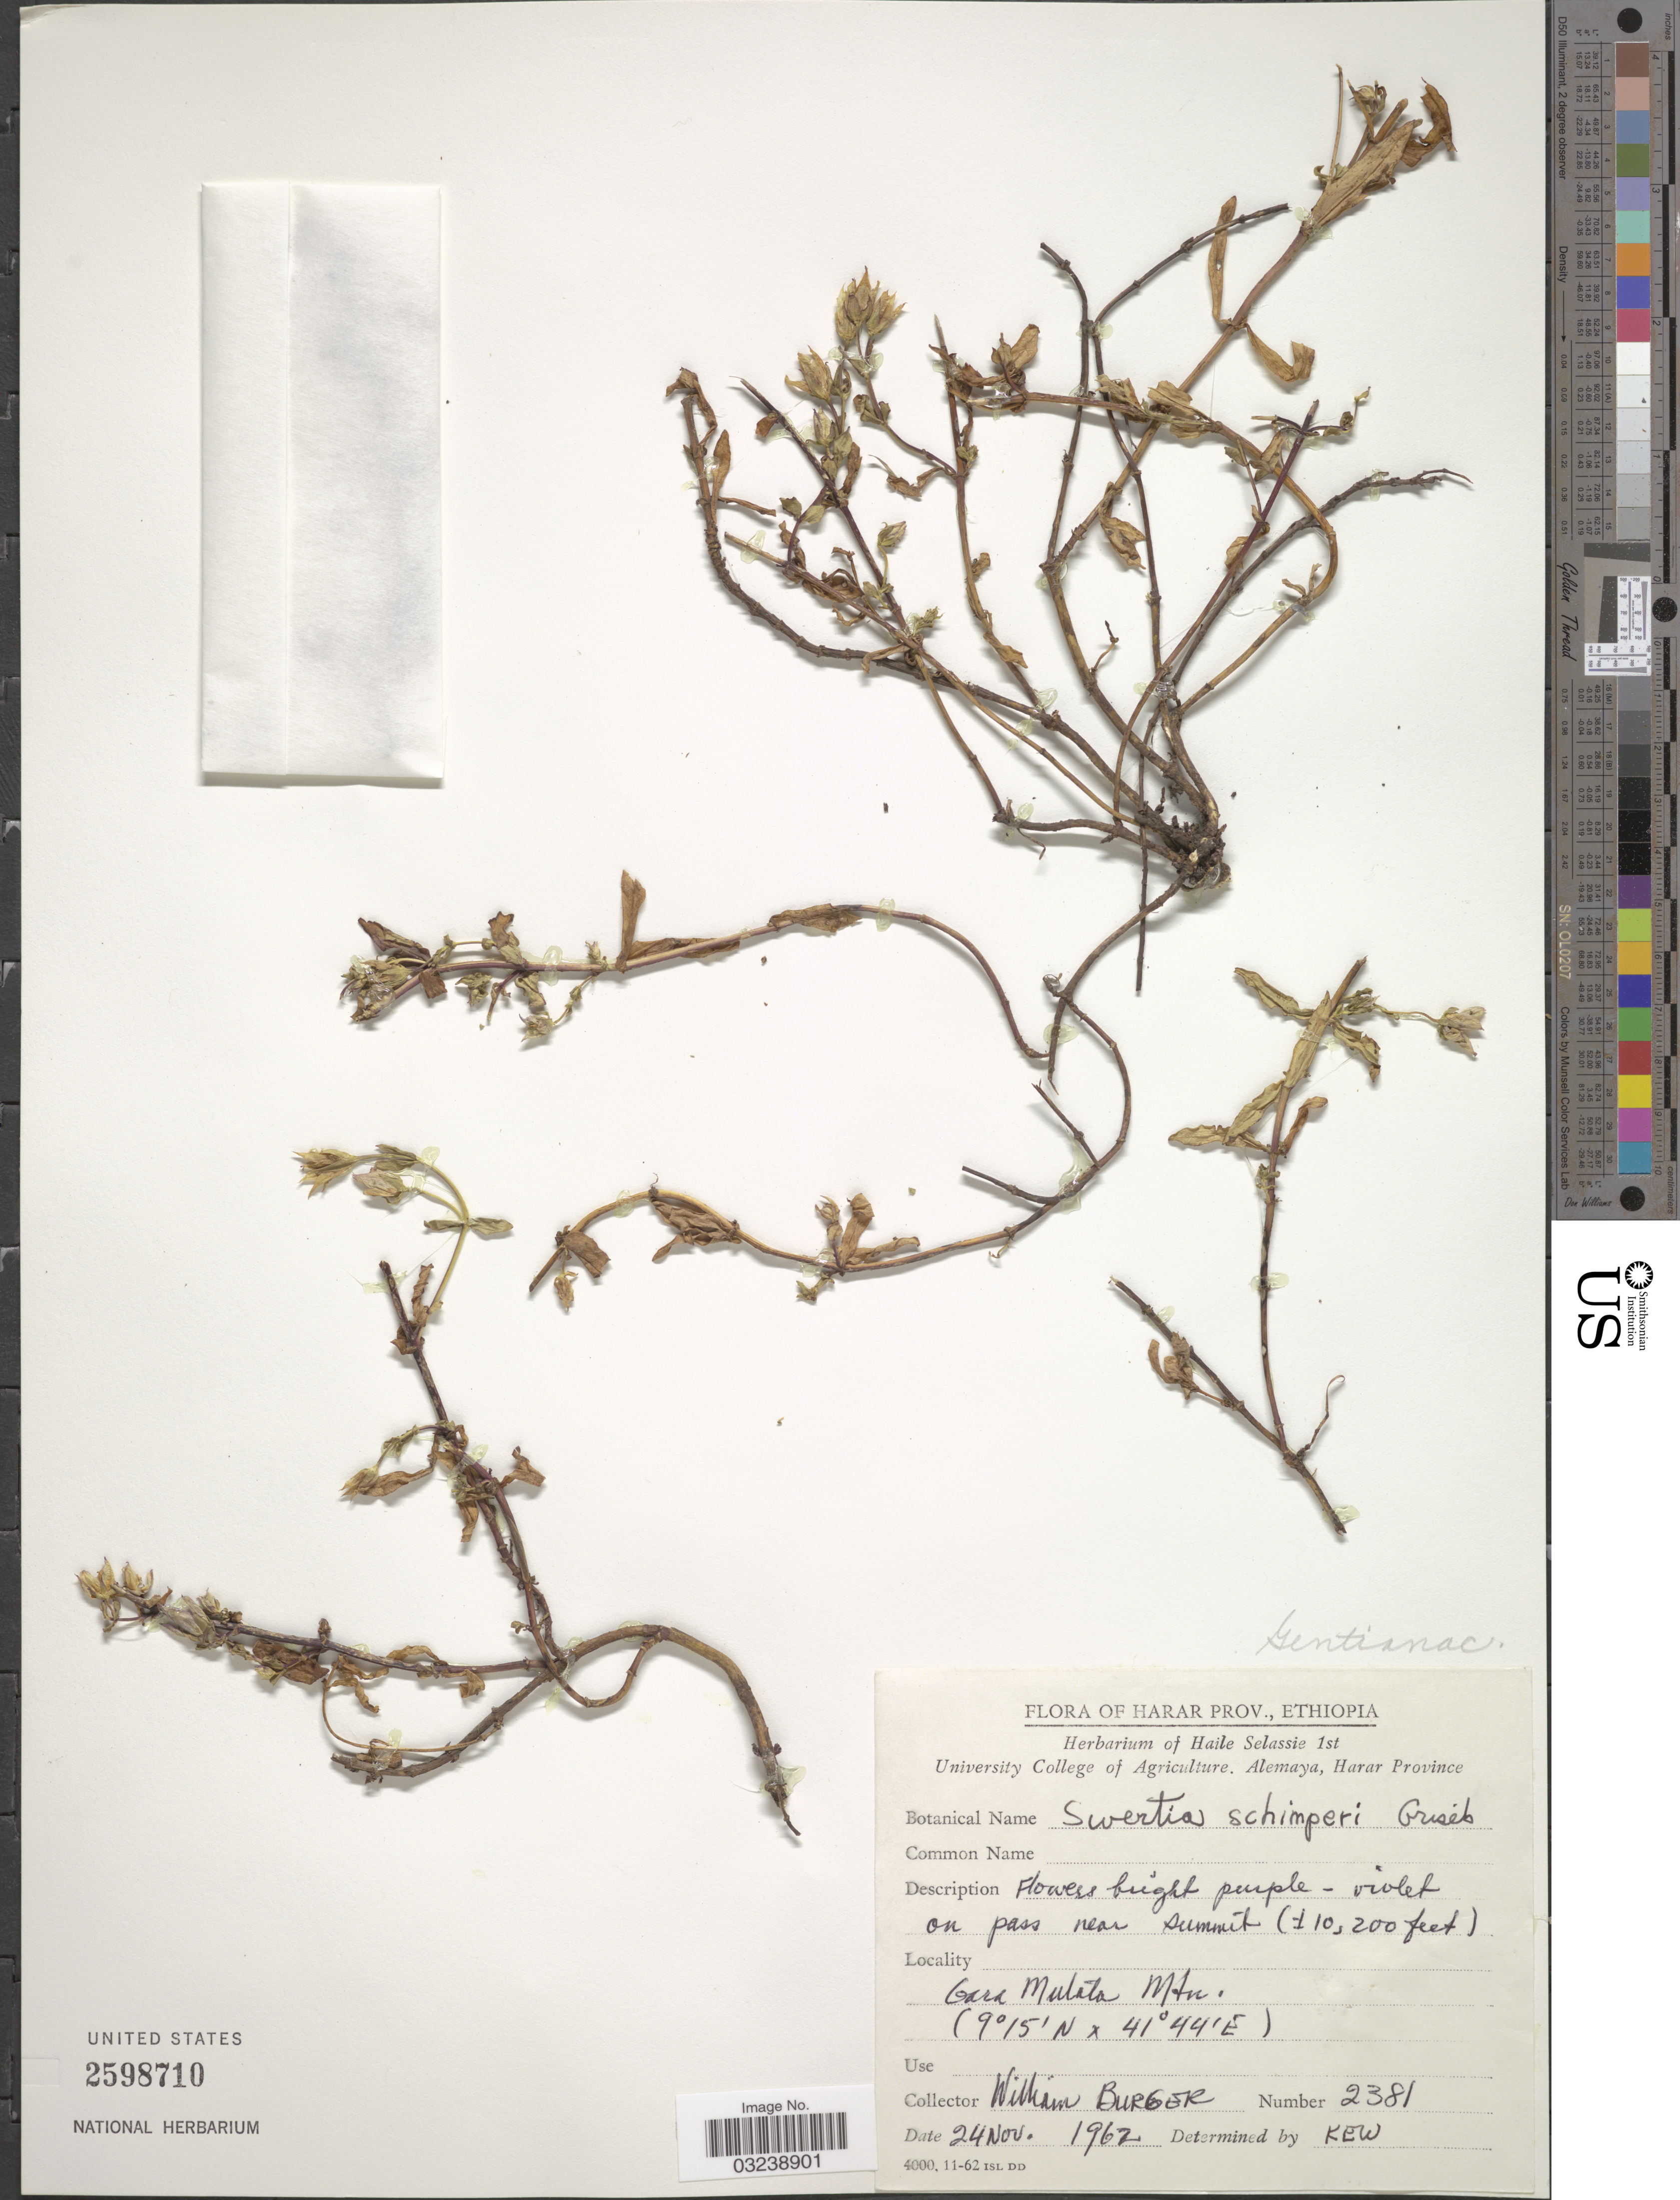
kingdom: Plantae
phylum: Tracheophyta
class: Magnoliopsida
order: Gentianales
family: Gentianaceae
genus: Swertia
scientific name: Swertia schimperi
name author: (Hochst.) Griseb.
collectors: W. Burger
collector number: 2381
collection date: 1962-11-24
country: Ethiopia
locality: Harar Prov. Gara Mulata Mtn.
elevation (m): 3109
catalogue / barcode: US 2598710